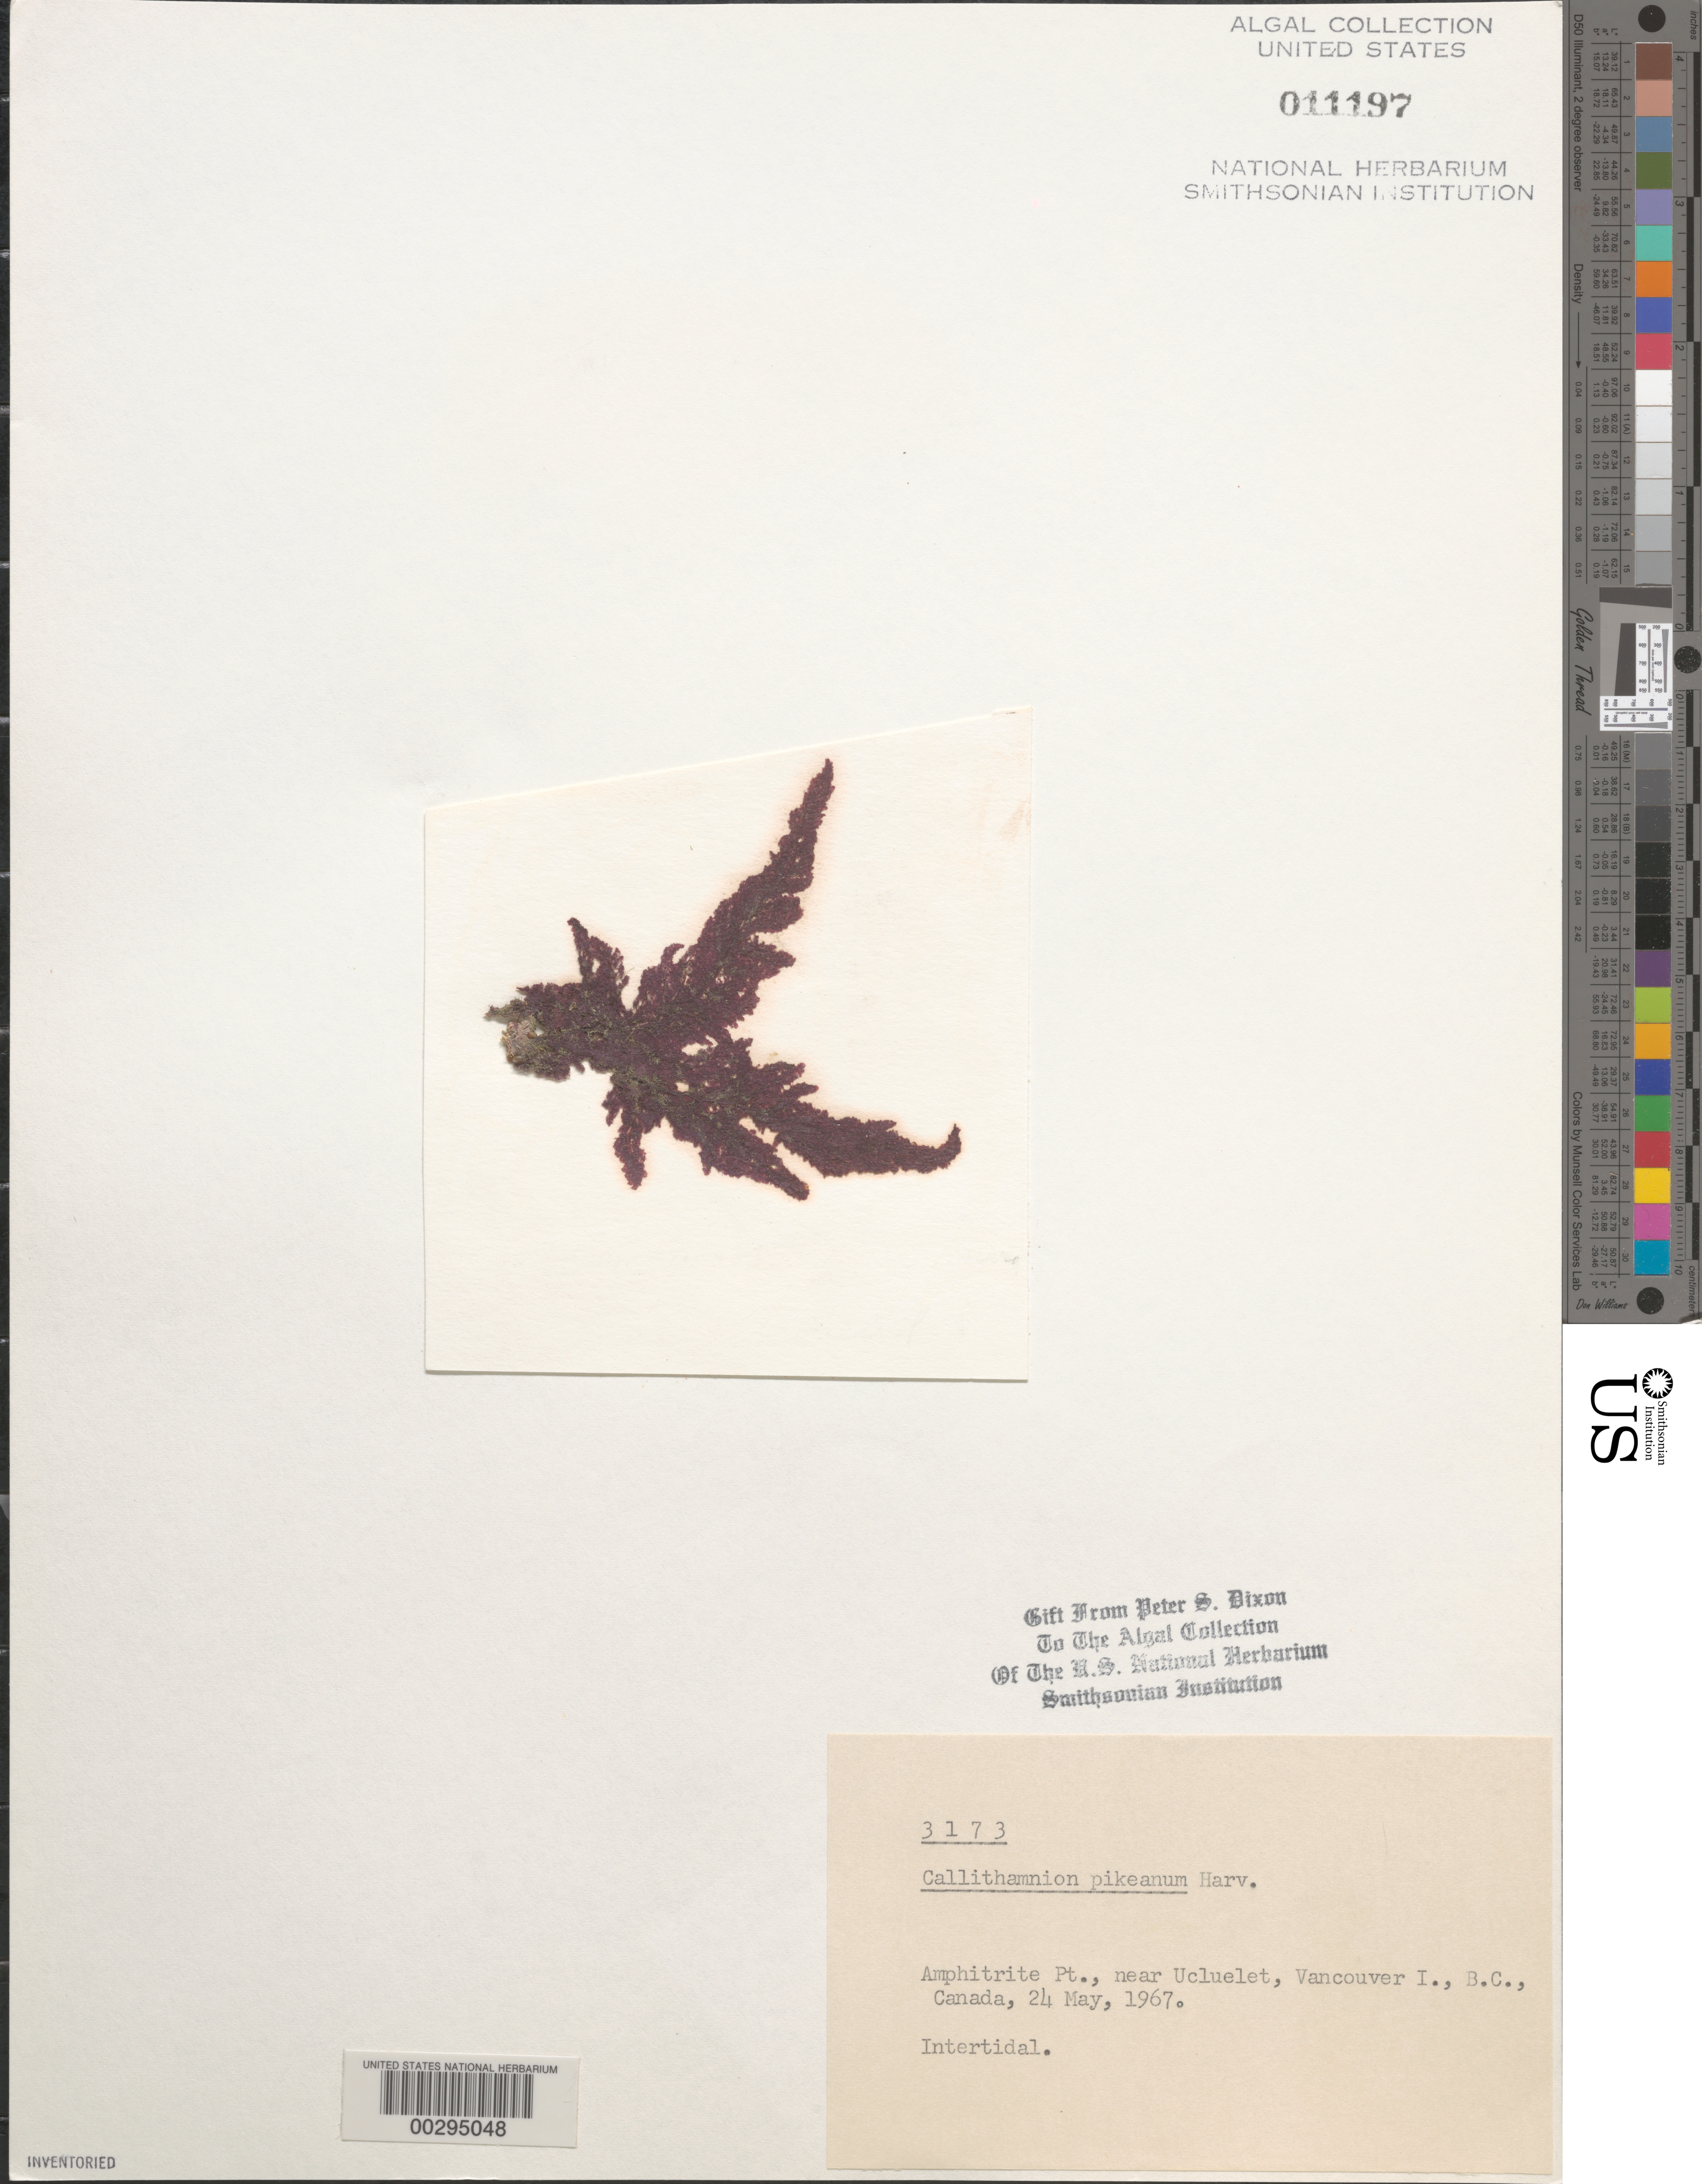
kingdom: Plantae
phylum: Rhodophyta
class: Florideophyceae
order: Ceramiales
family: Callithamniaceae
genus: Callithamnion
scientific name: Callithamnion pikeanum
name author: Harv.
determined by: Dixon, P. S.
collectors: P. S. Dixon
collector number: PSD 3173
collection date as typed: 24 May 1967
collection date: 1967-05-24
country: Canada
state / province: British Columbia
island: Vancouver Island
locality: Amphitrite Point, near Ucluelet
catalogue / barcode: US 11197